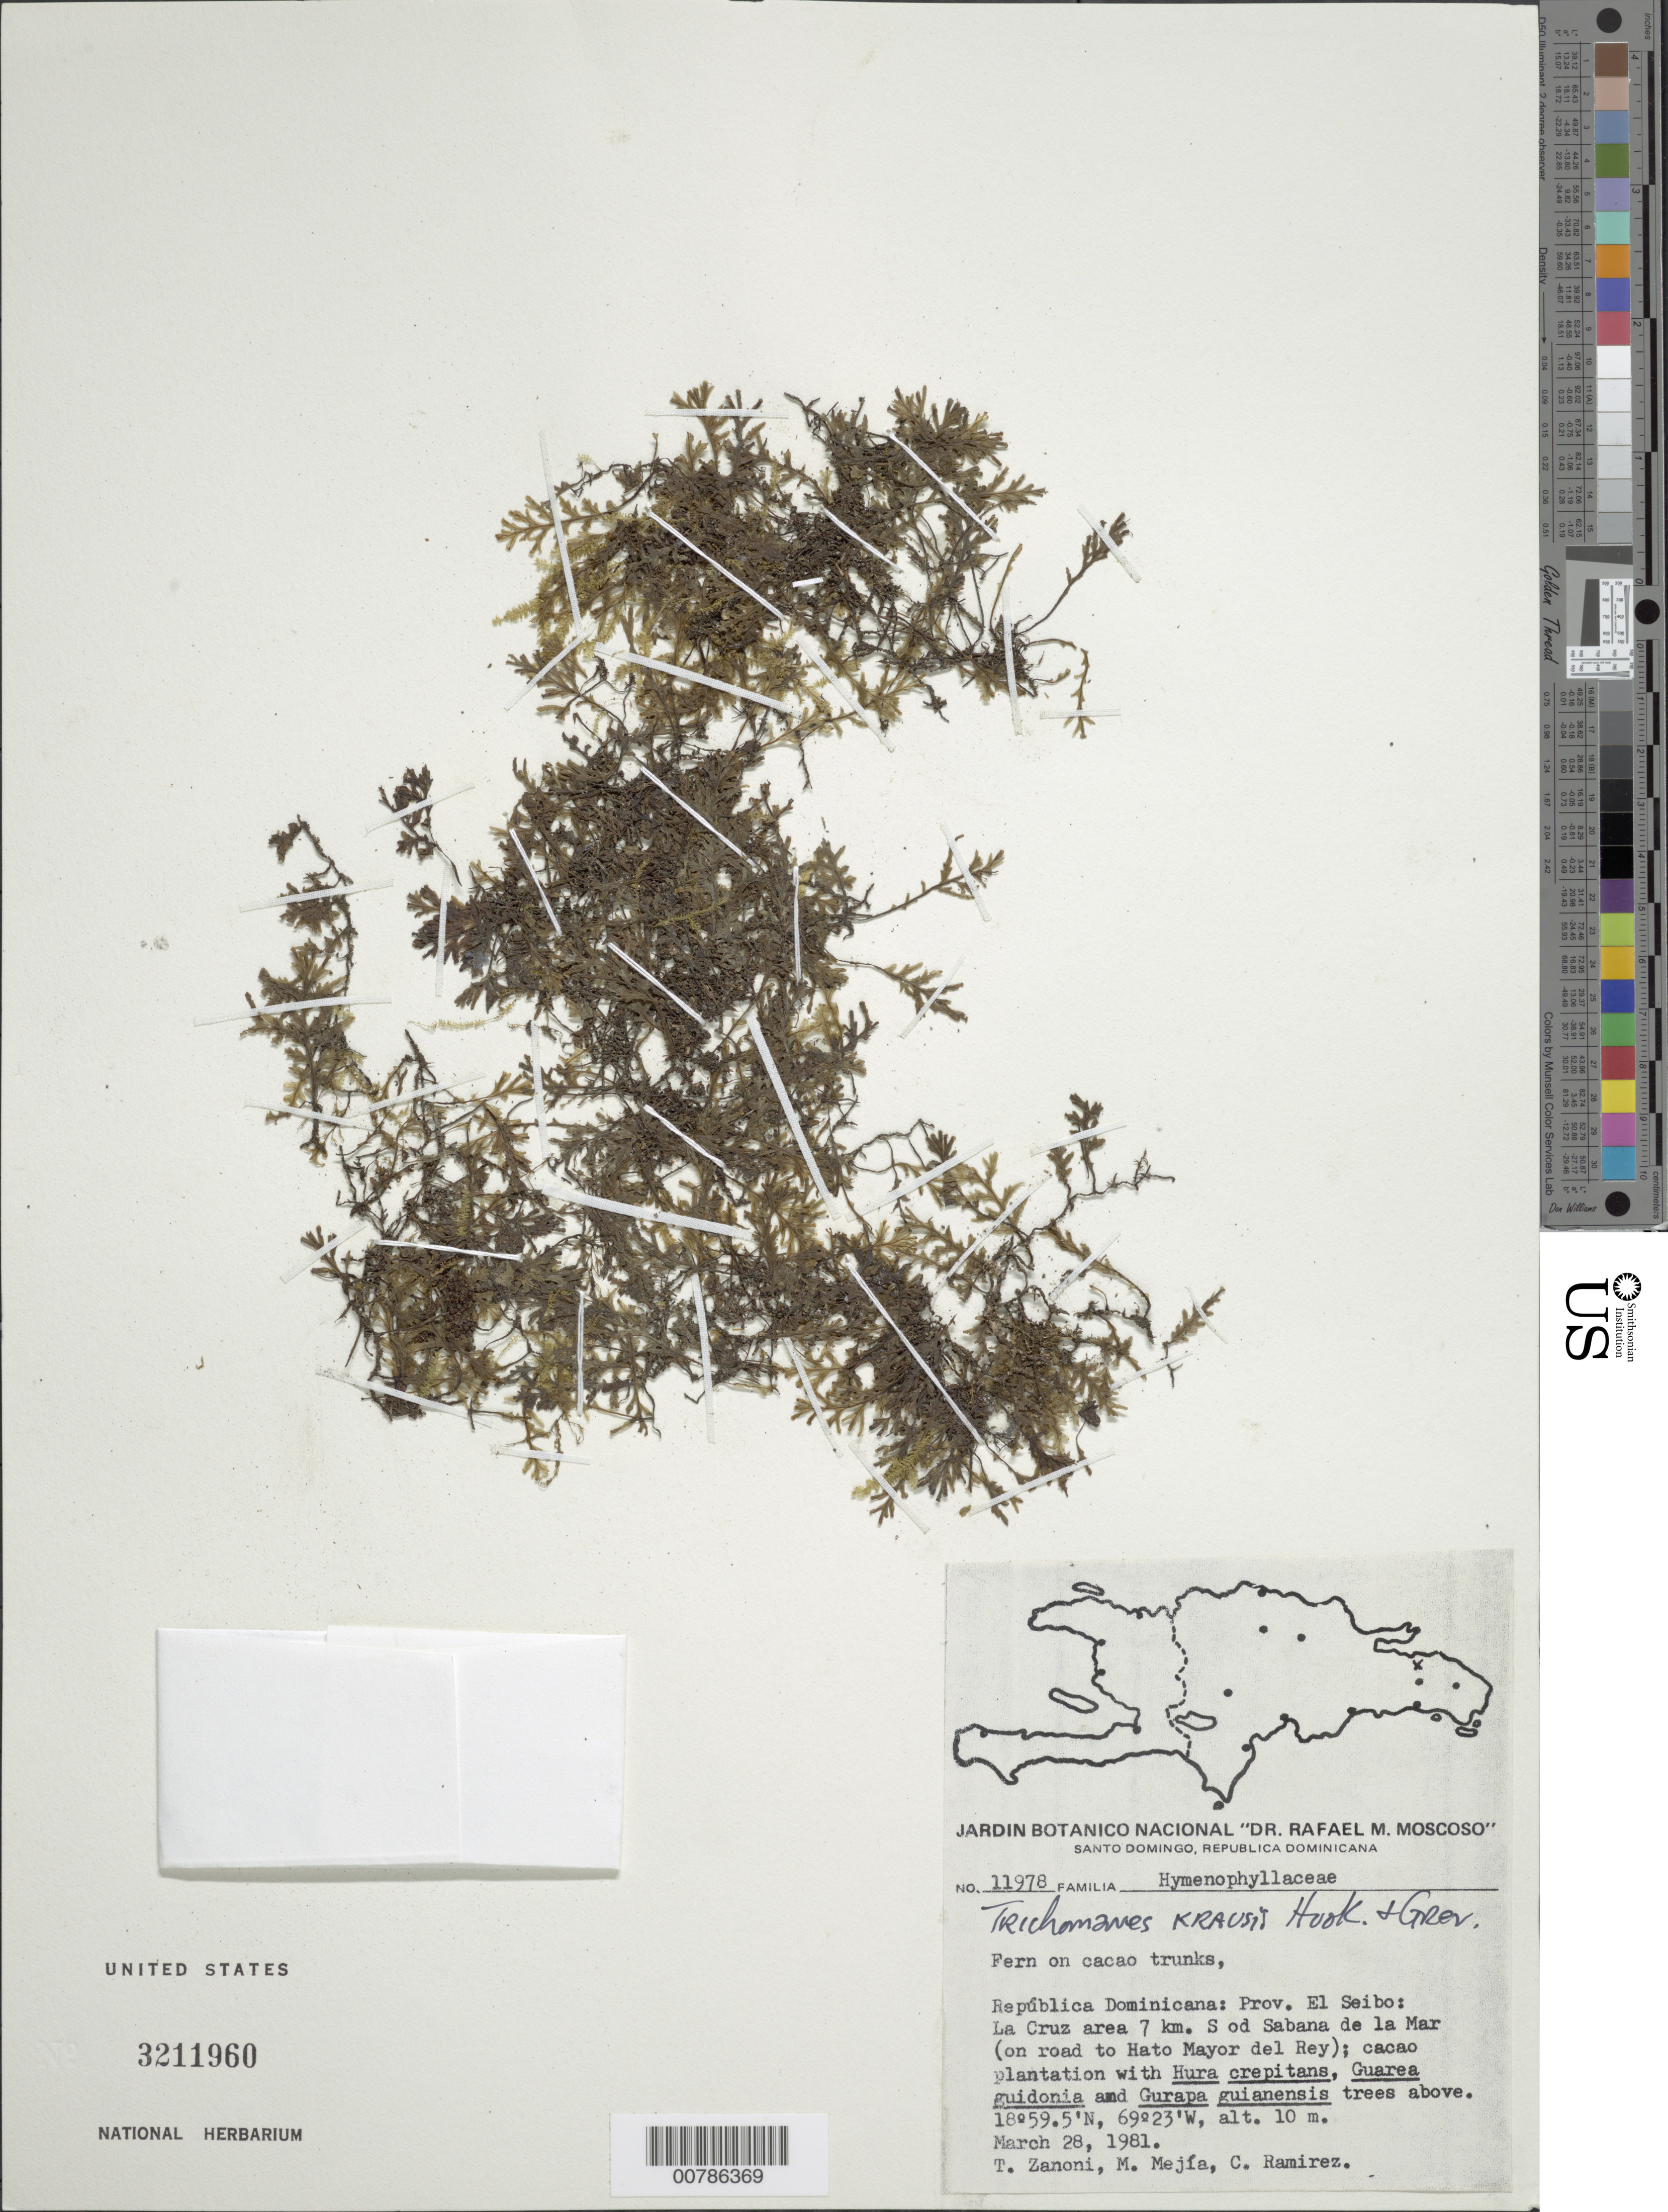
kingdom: Plantae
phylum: Tracheophyta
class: Polypodiopsida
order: Hymenophyllales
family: Hymenophyllaceae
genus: Didymoglossum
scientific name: Didymoglossum kraussii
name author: (Hook. & Grev.) C. Presl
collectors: T. A. Zanoni, M. Mejia & C. Ramirez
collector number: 11978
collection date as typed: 28 Mar 1981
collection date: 1981-03-28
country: Dominican Republic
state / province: El Seibo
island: Hispaniola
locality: La Cruz area, 7 km S of Sabana de la Mar (on road to Hato Mayor del Rey)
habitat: Cacao plantation with Hura crepitans, Guarea guidonia and Gurapa guianensis, on cacao trunks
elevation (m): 10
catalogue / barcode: US 3211960